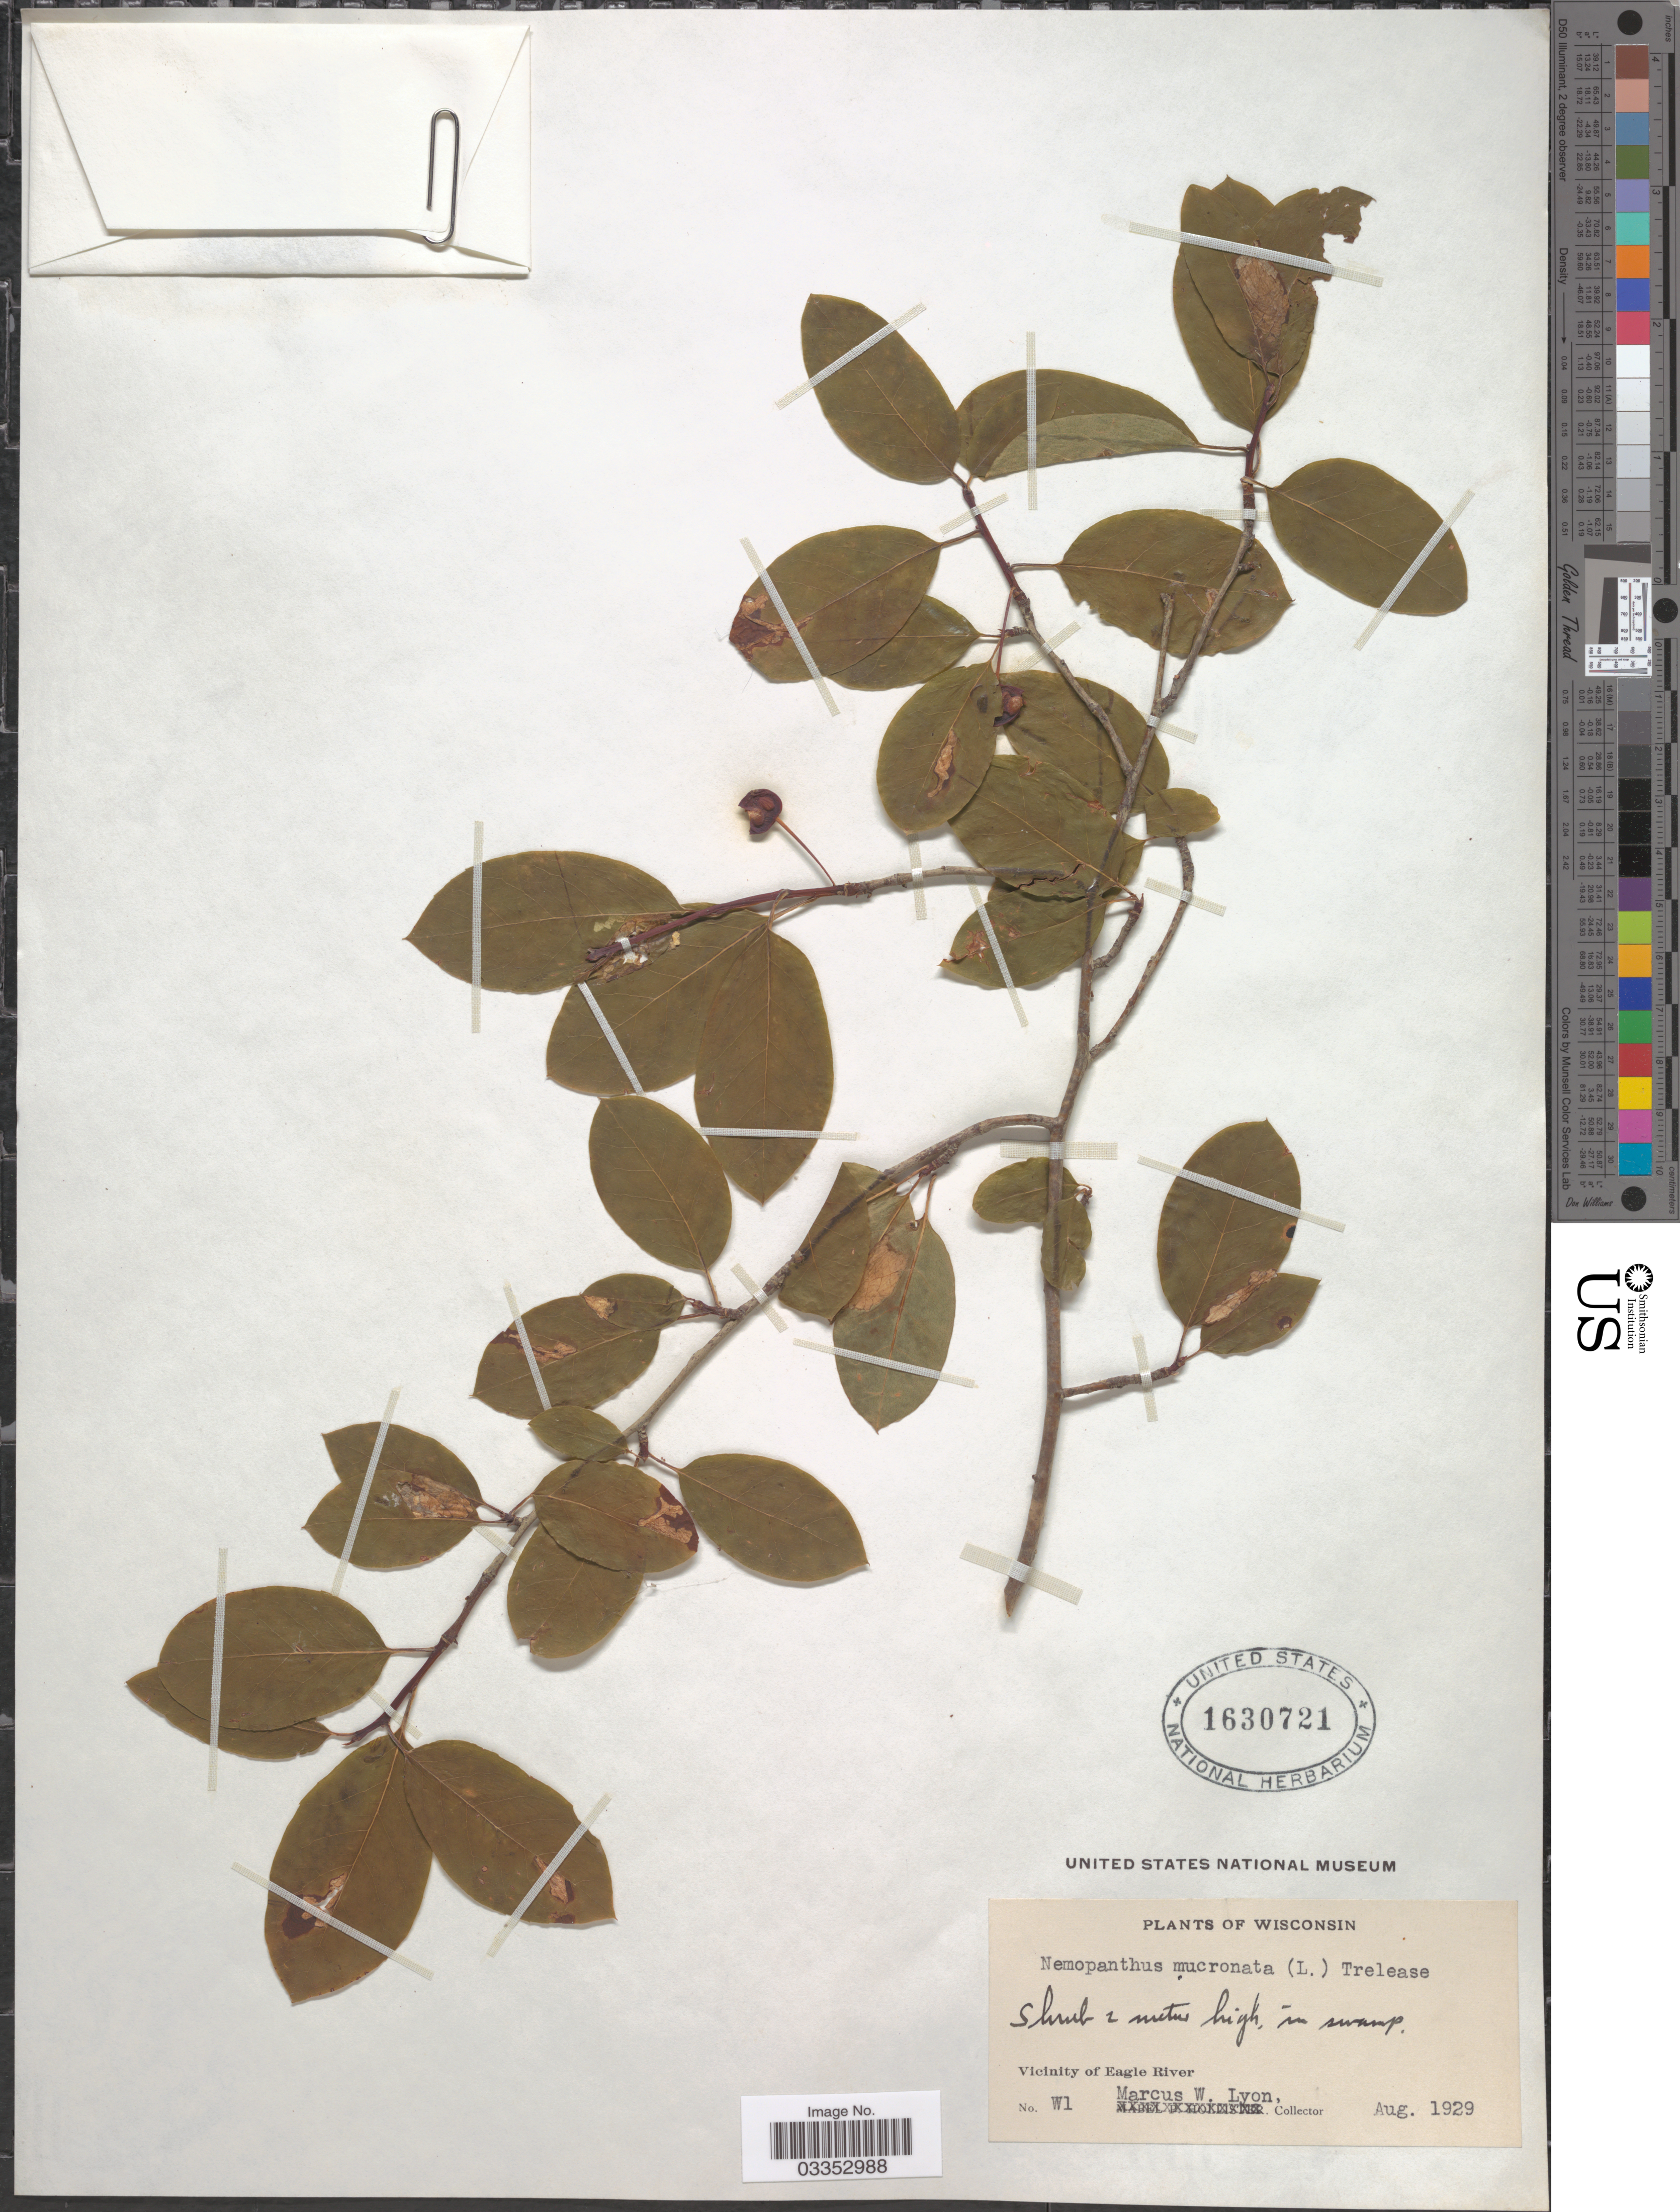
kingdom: Plantae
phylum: Tracheophyta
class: Magnoliopsida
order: Aquifoliales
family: Aquifoliaceae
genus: Nemopanthus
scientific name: Nemopanthus mucronatus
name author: (L.) Trel.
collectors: M. W. Lyon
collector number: W1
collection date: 1929-08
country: United States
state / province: Wisconsin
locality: Vicinity of Eagle River.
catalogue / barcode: US 1630721